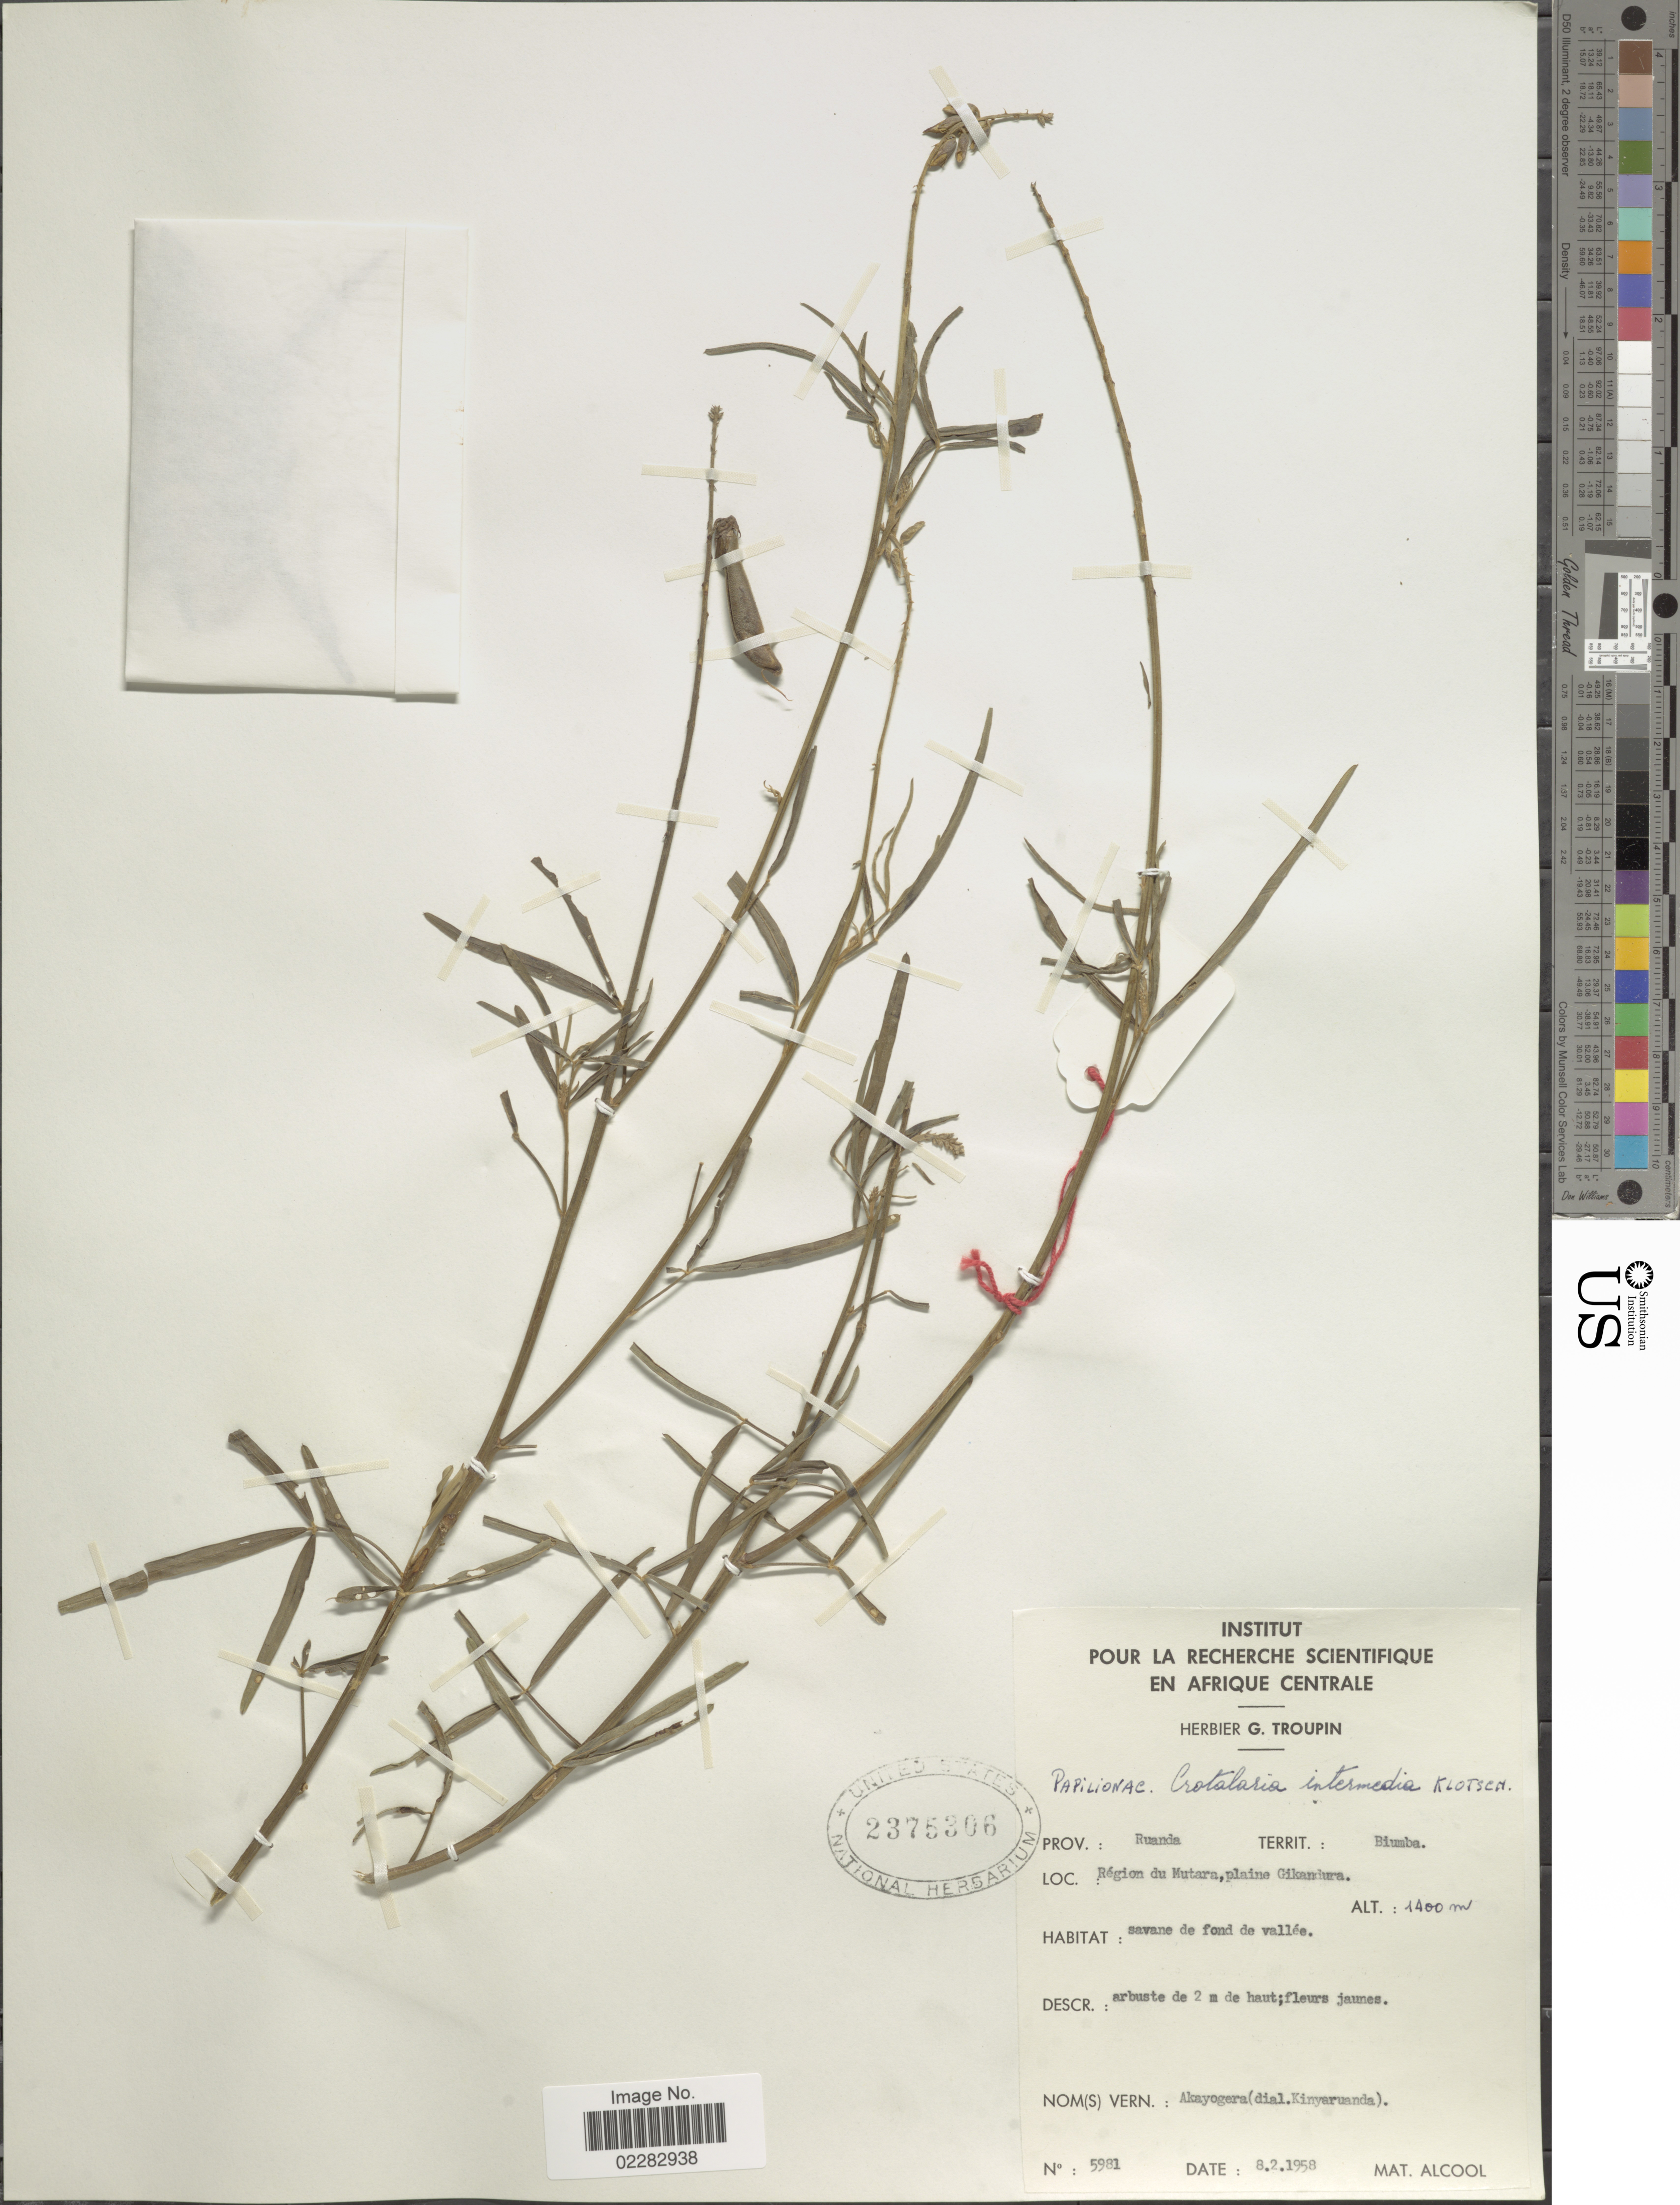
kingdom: Plantae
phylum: Tracheophyta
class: Magnoliopsida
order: Fabales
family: Fabaceae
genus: Crotalaria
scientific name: Crotalaria intermedia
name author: Kotschy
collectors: M. Alcool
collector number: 5981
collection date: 1958-02-08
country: Rwanda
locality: Prov. Ruanda, Territ.: Biumba, Region du Mutara, paline Gikandura, savane de fond de vallee.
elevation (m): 1400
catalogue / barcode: US 2375306